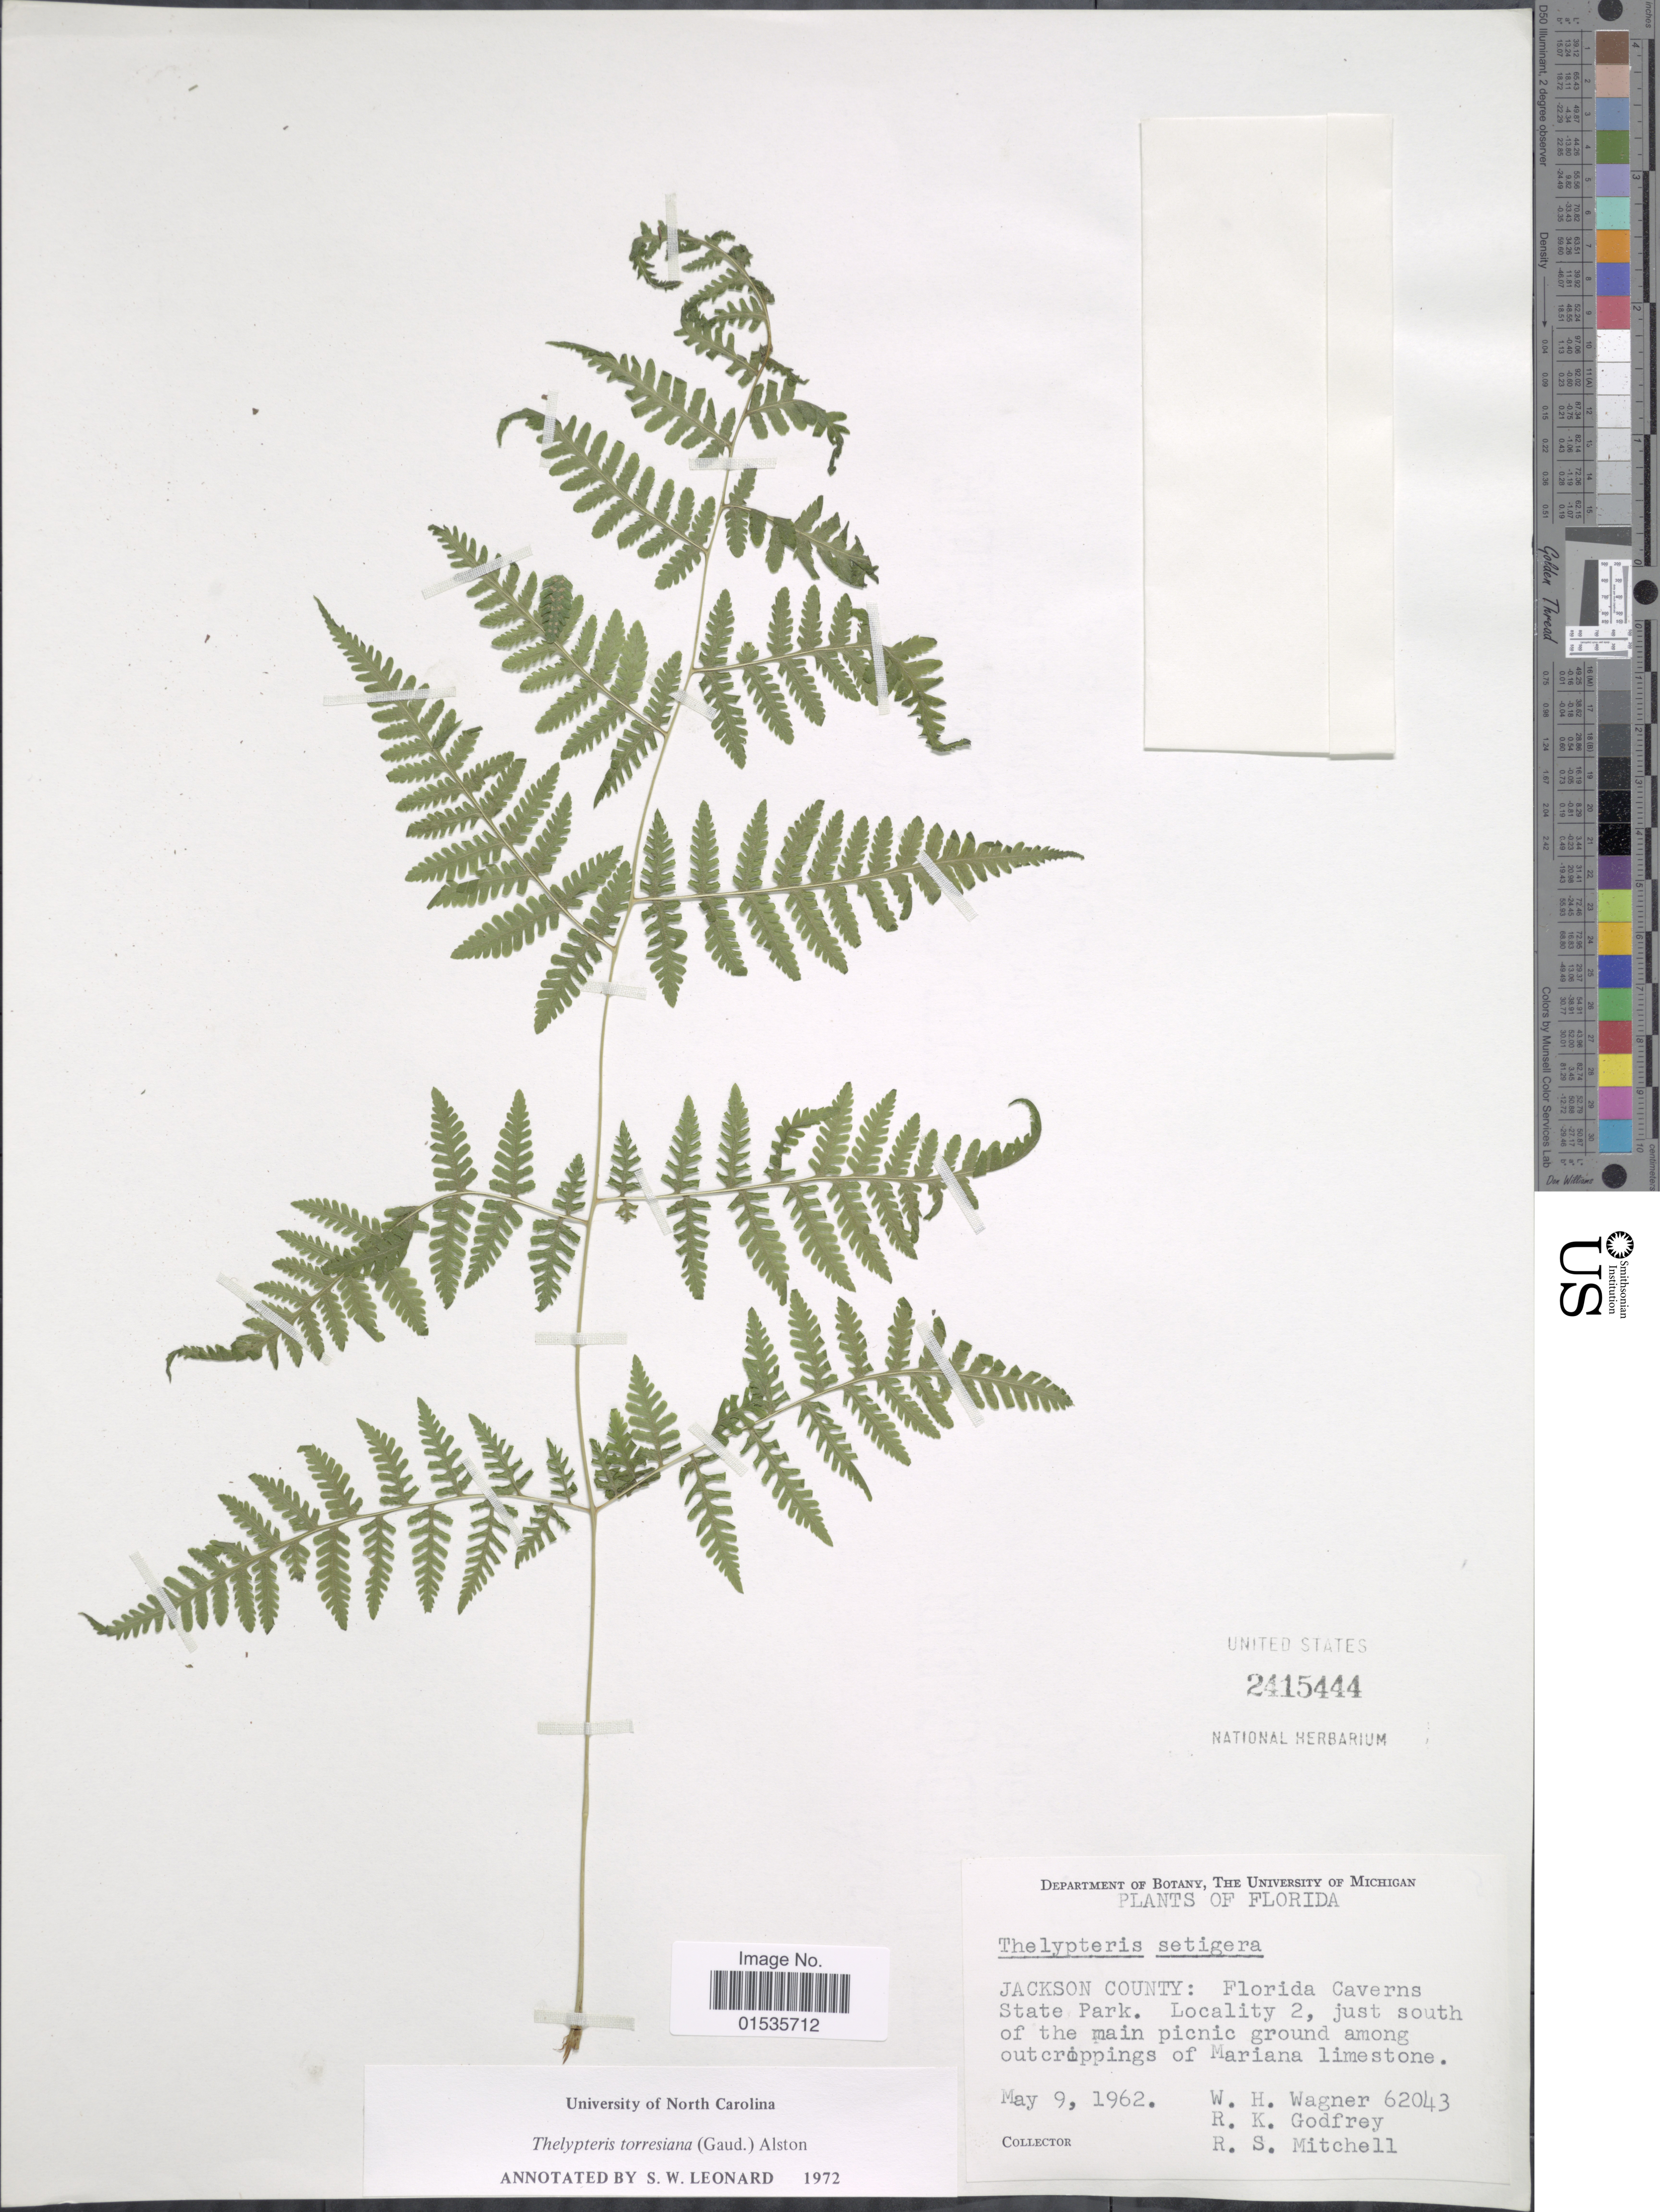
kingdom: Plantae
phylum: Tracheophyta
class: Polypodiopsida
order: Polypodiales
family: Thelypteridaceae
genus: Macrothelypteris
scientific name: Macrothelypteris torresiana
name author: (Gaudich.) Ching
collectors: W. H. Wagner, R. K. Godfrey & R. S. Mitchell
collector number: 62043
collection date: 1962-05-09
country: United States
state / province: Florida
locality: Jackson County: Florida Caverns State Park. Locality 2, jujst south of the main picnic ground among outcropping of Mariana limestone.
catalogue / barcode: US 2415444